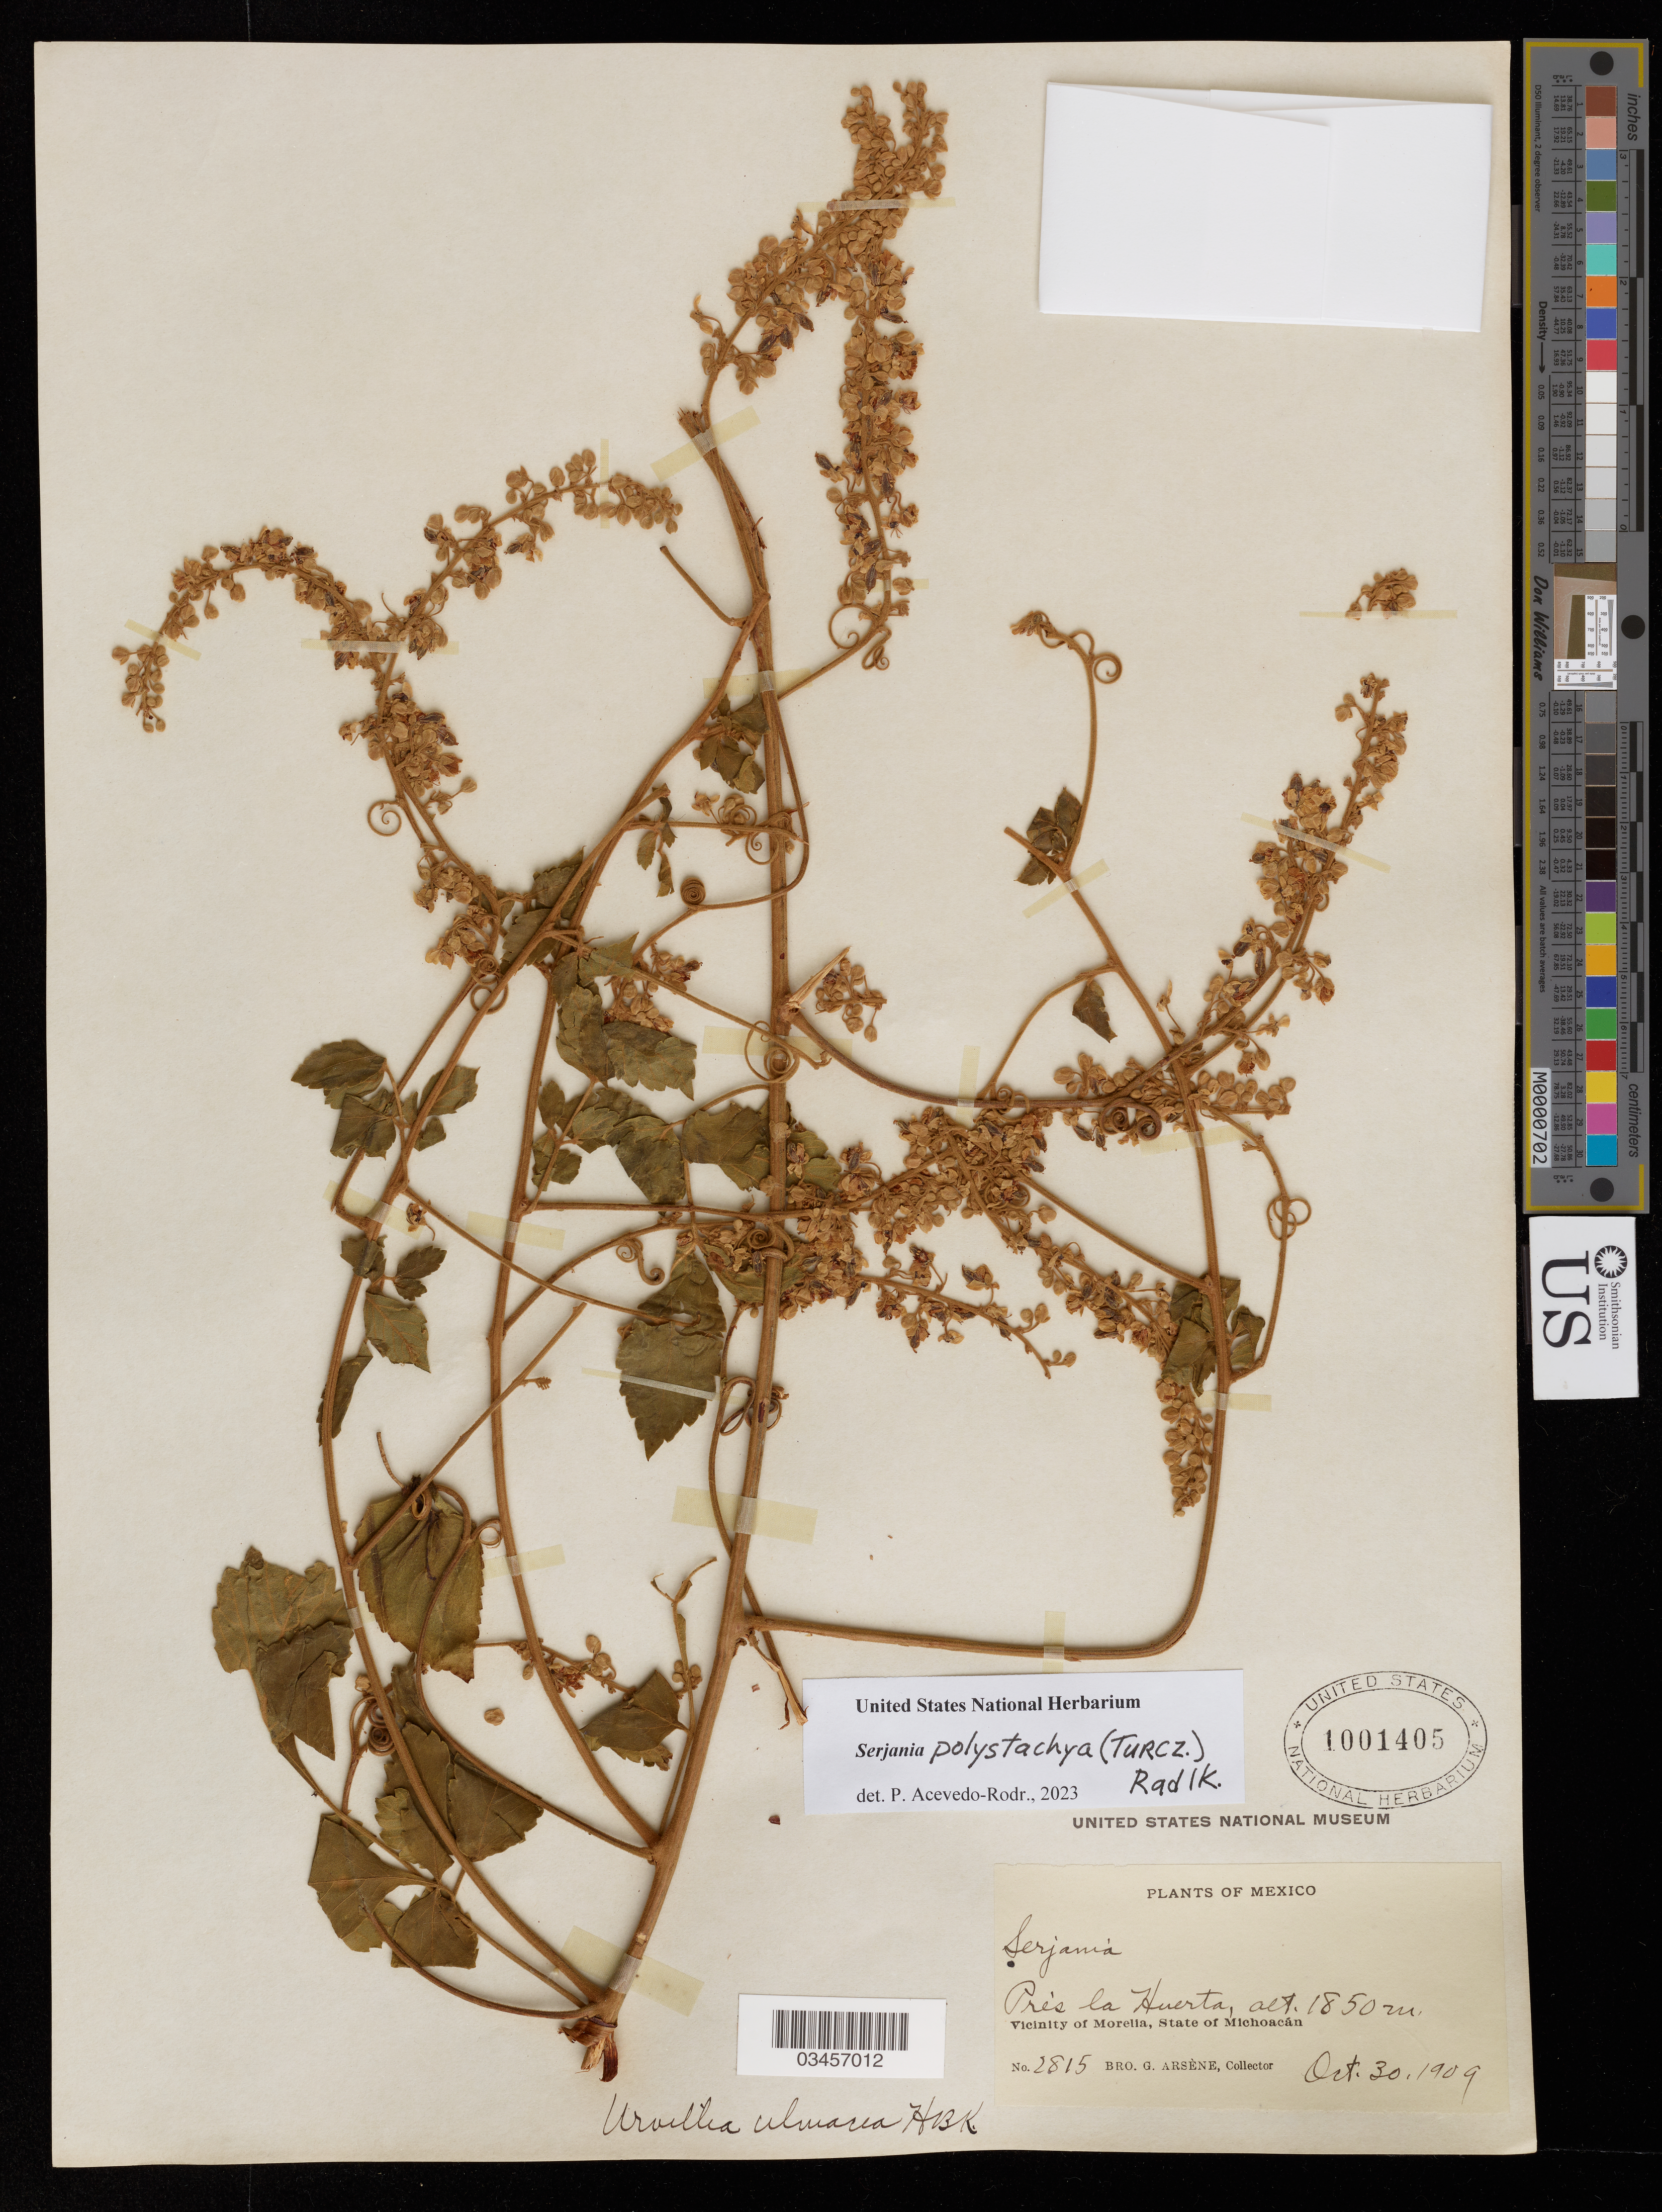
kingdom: Plantae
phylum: Tracheophyta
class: Magnoliopsida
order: Sapindales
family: Sapindaceae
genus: Serjania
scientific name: Serjania polystachya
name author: (Turcz.) Radlk.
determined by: Acevedo-Rodriguez, P., (US), Smithsonian Institution - National Museum of Natural History (UNITED STATES)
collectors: Bro. G. Arsène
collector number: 2815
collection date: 1909-10-30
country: Mexico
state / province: Michoacan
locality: Morelia vicinity. Pres la Huerta.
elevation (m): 1850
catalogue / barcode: US 1001405